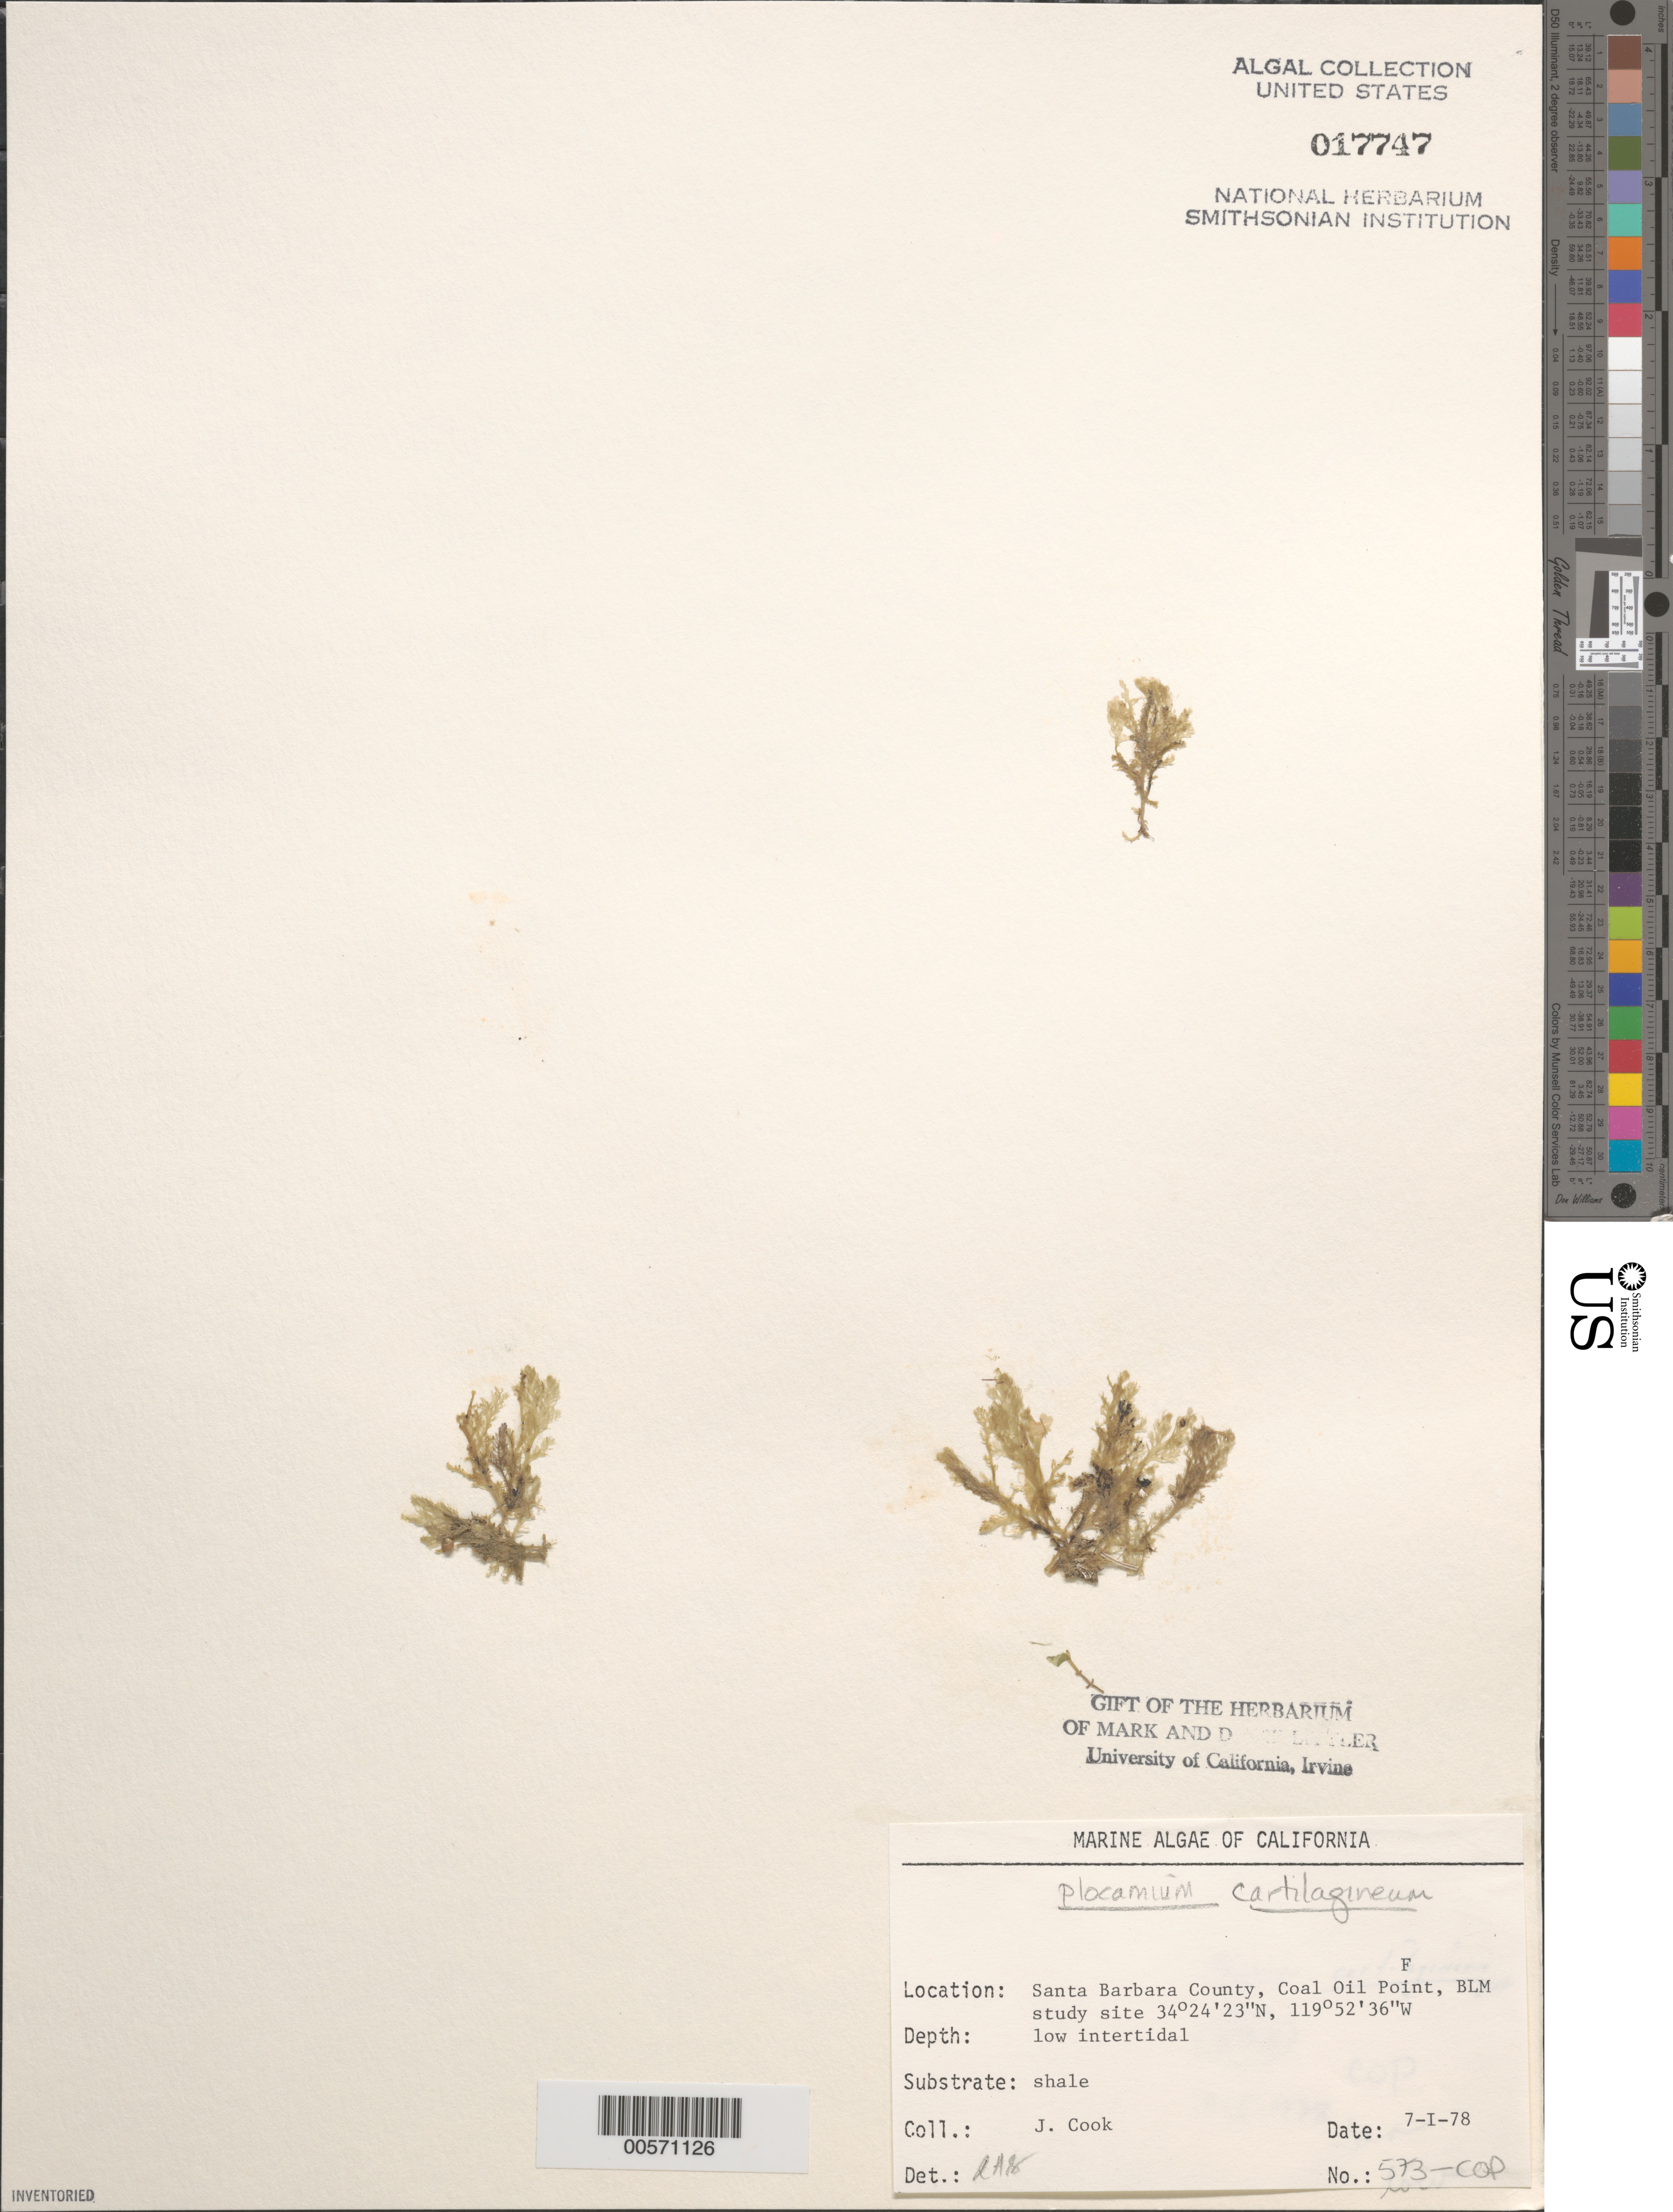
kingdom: Plantae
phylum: Rhodophyta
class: Florideophyceae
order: Plocamiales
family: Plocamiaceae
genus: Plocamium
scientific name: Plocamium cartilagineum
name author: (L.) P.S. Dixon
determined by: Sims, Robert H.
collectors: J. Cook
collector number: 573-cop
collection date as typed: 07 Jan 1978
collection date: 1978-01-07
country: United States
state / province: California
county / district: Santa Barbara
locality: Coal Oil Point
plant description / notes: BLM-SOCALBIGHT Rocky Intertidal Survey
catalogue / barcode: US 17747